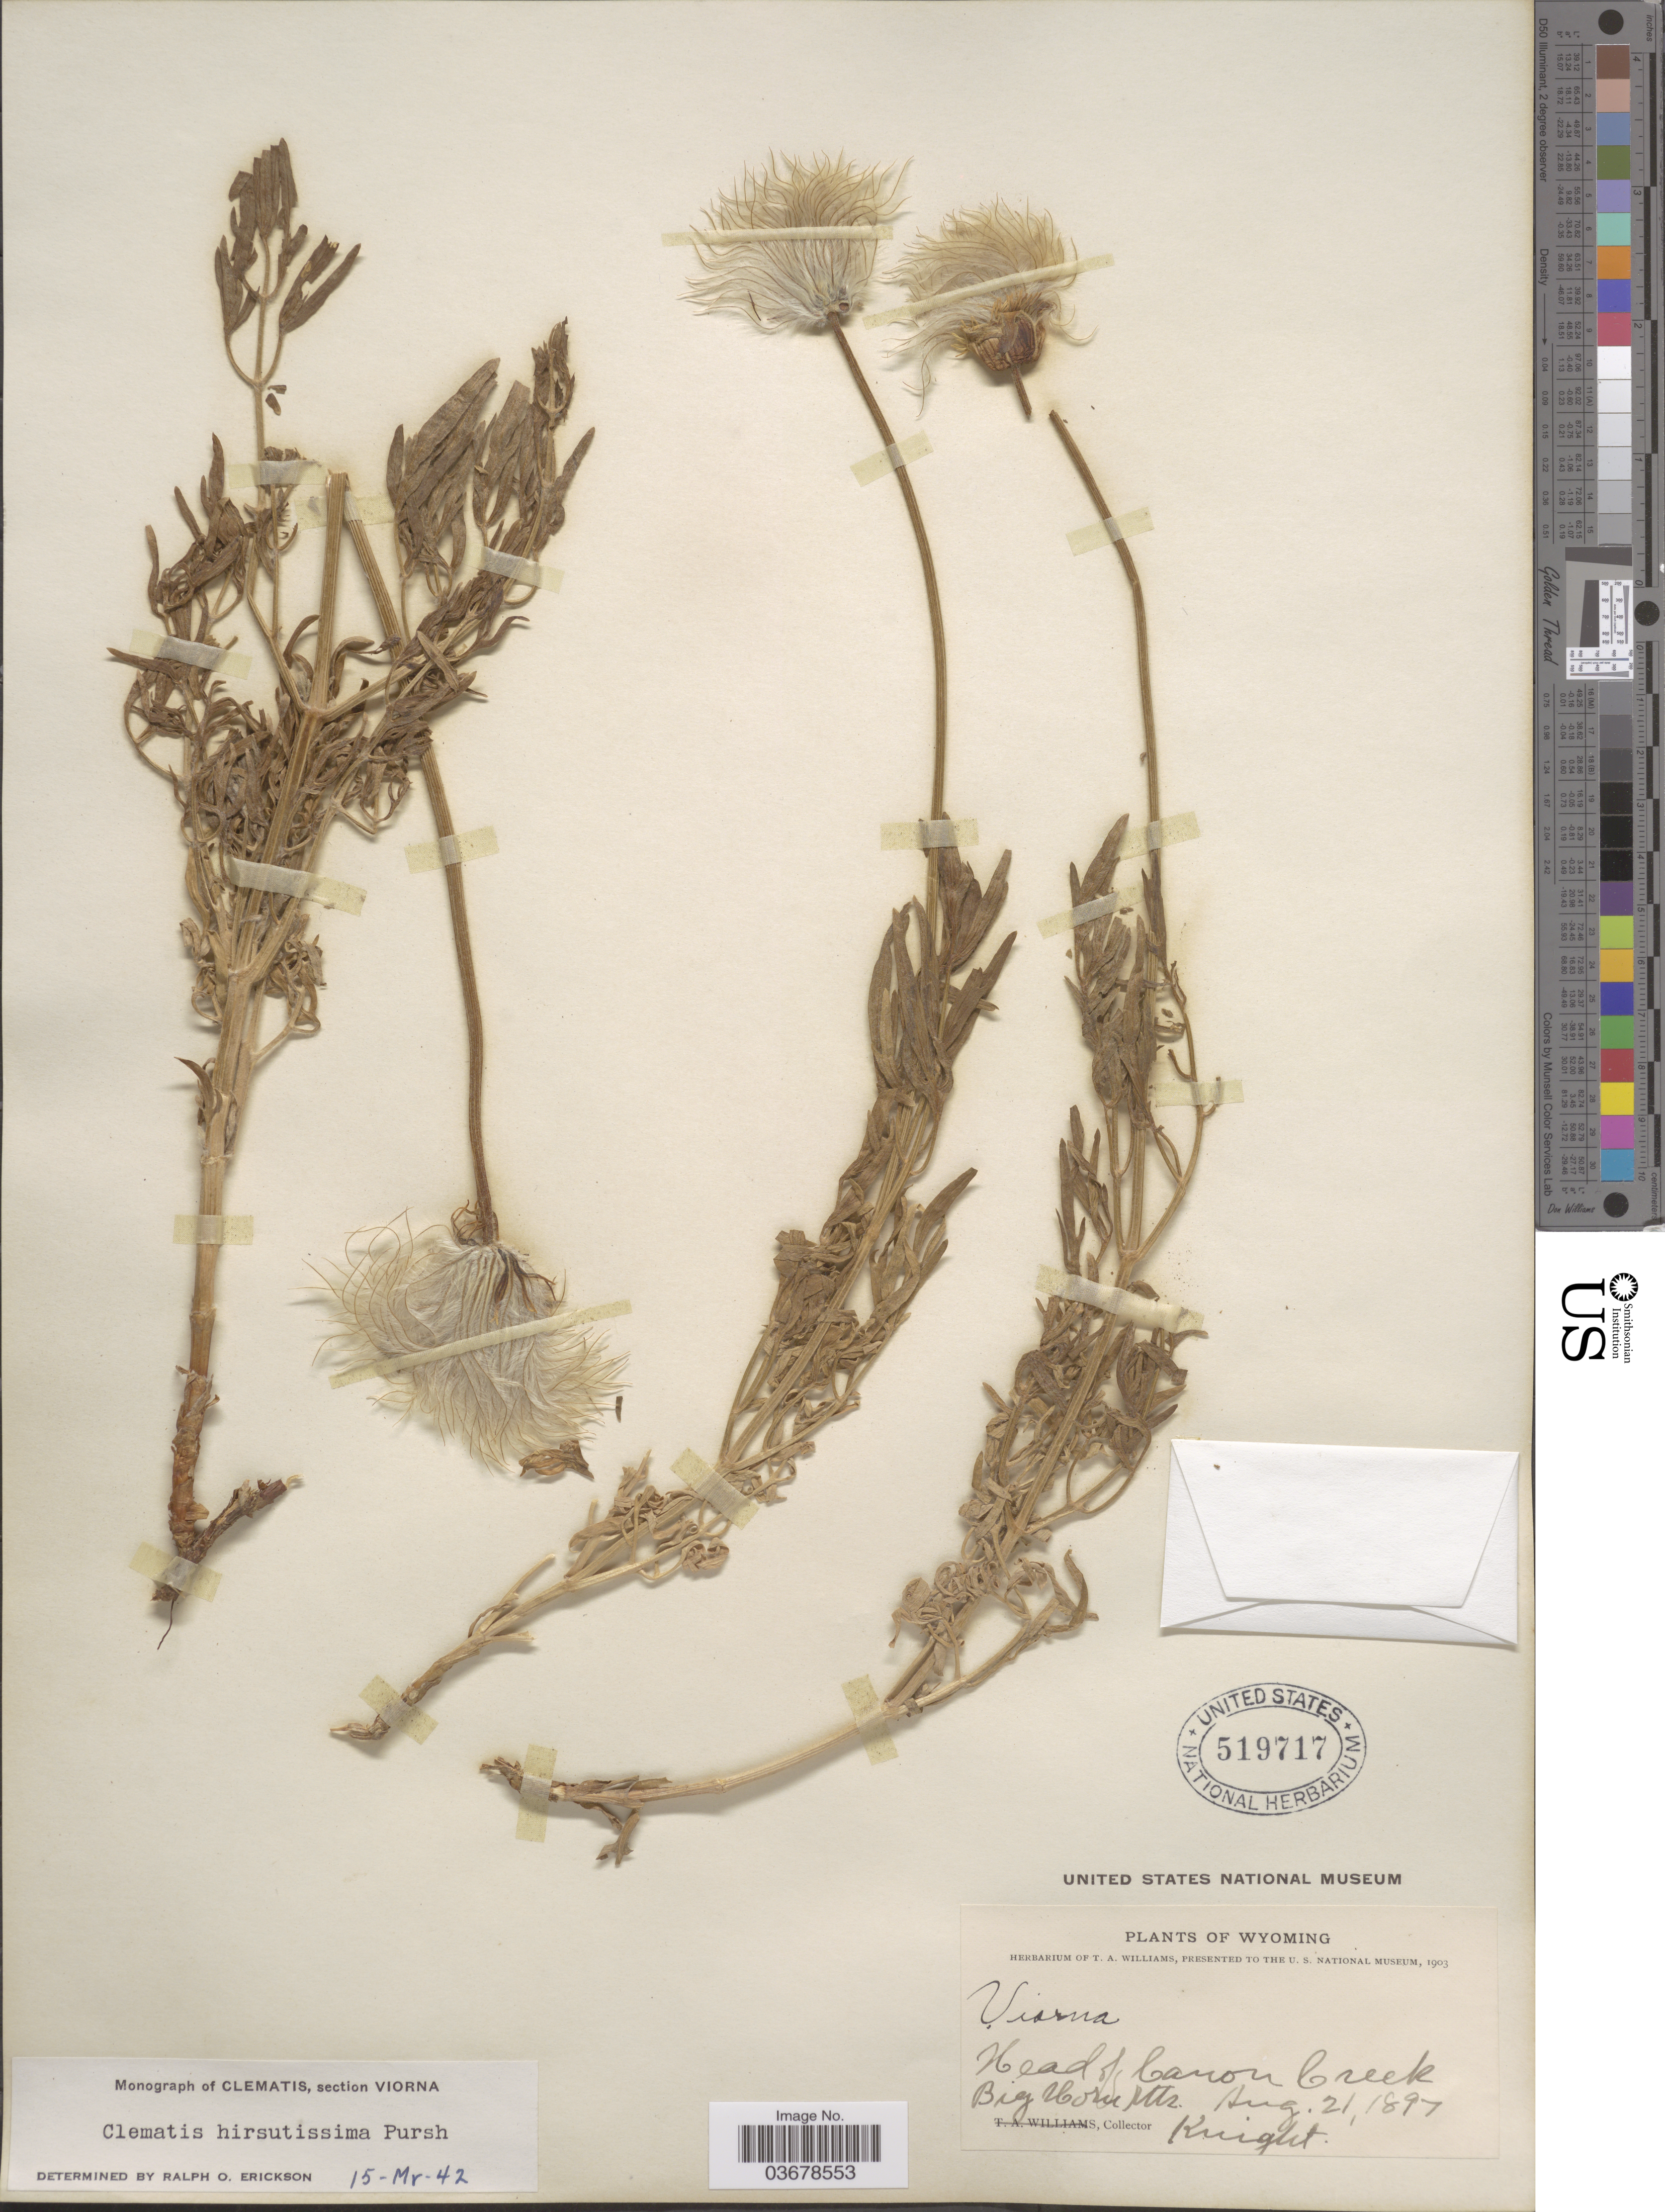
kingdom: Plantae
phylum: Tracheophyta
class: Magnoliopsida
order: Ranunculales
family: Ranunculaceae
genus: Clematis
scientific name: Clematis viorna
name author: L.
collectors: -. Knight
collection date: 1897-08-21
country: United States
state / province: Wyoming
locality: Head of Canon Creek. Big Horn Mts.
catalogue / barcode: US 519717